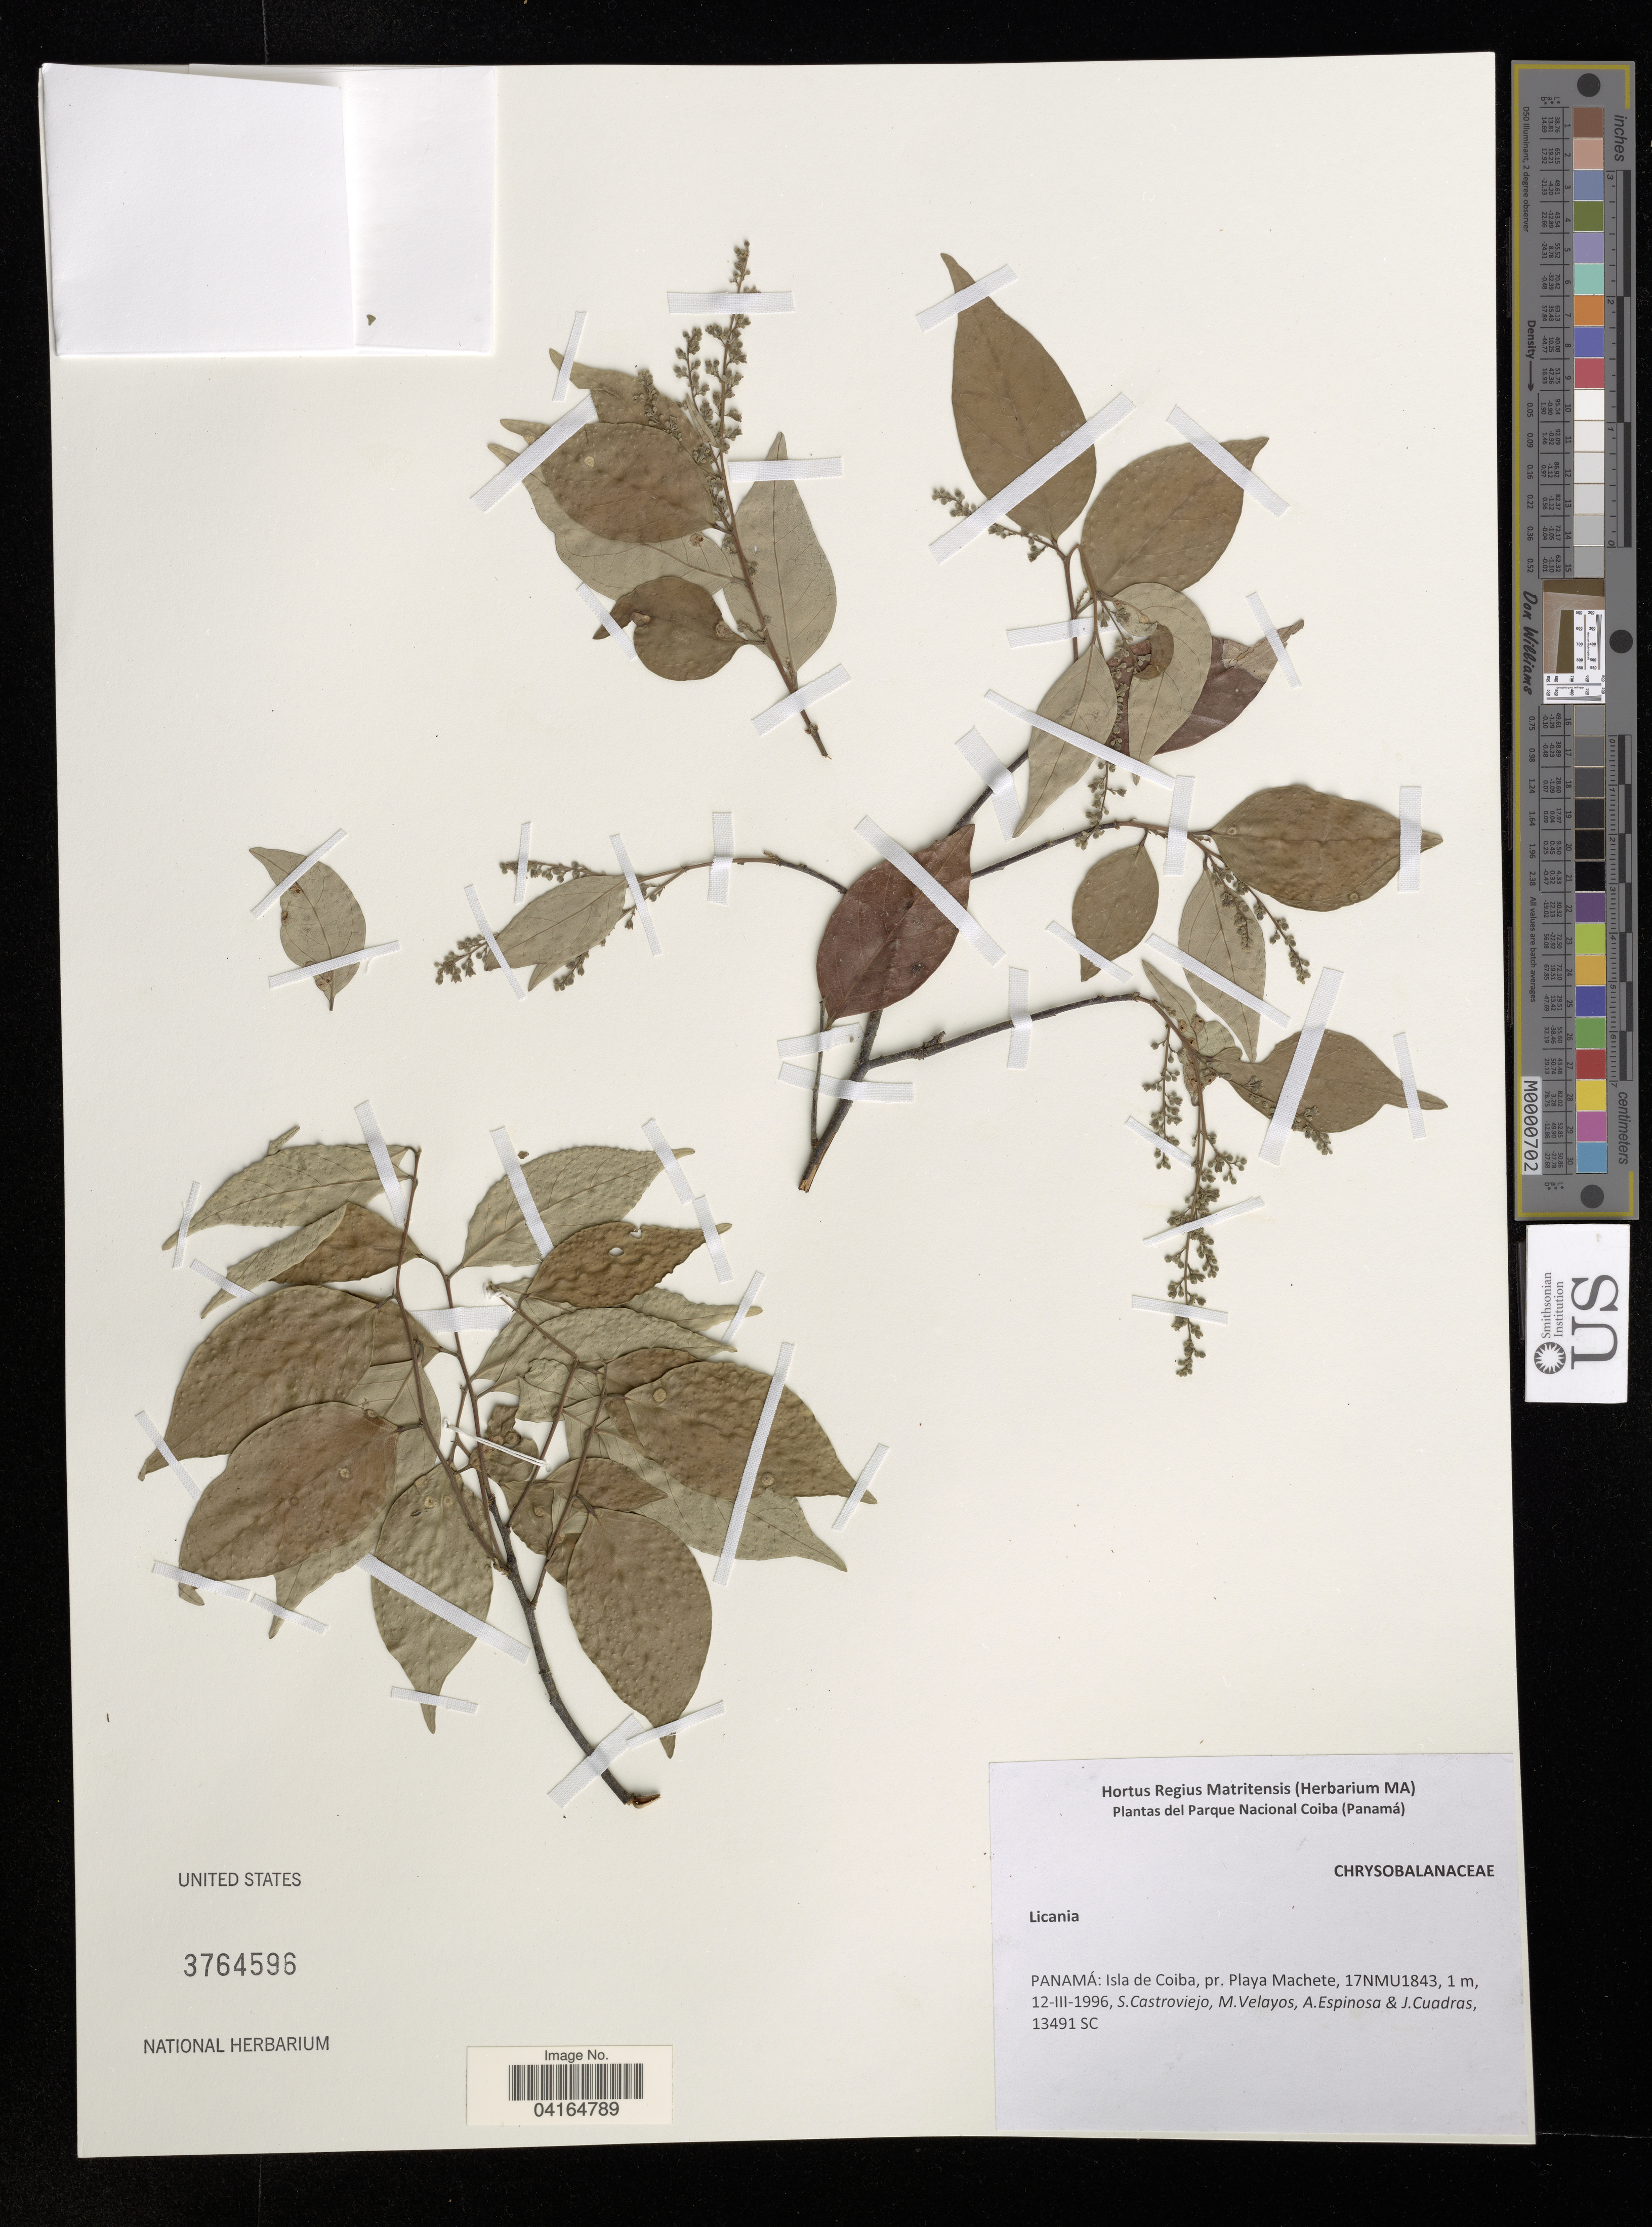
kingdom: Plantae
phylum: Tracheophyta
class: Magnoliopsida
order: Malpighiales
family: Chrysobalanaceae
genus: Licania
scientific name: Licania sp.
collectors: S. Castroviejo, M. Velayos, A. Espinosa & J. Cuadras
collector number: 13491 SC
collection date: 1996-03-12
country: Panama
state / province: Panamá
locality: Parque Nacional Coiba. Isla de Coiba, pr. Playa Machete.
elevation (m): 1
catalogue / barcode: US 3764596